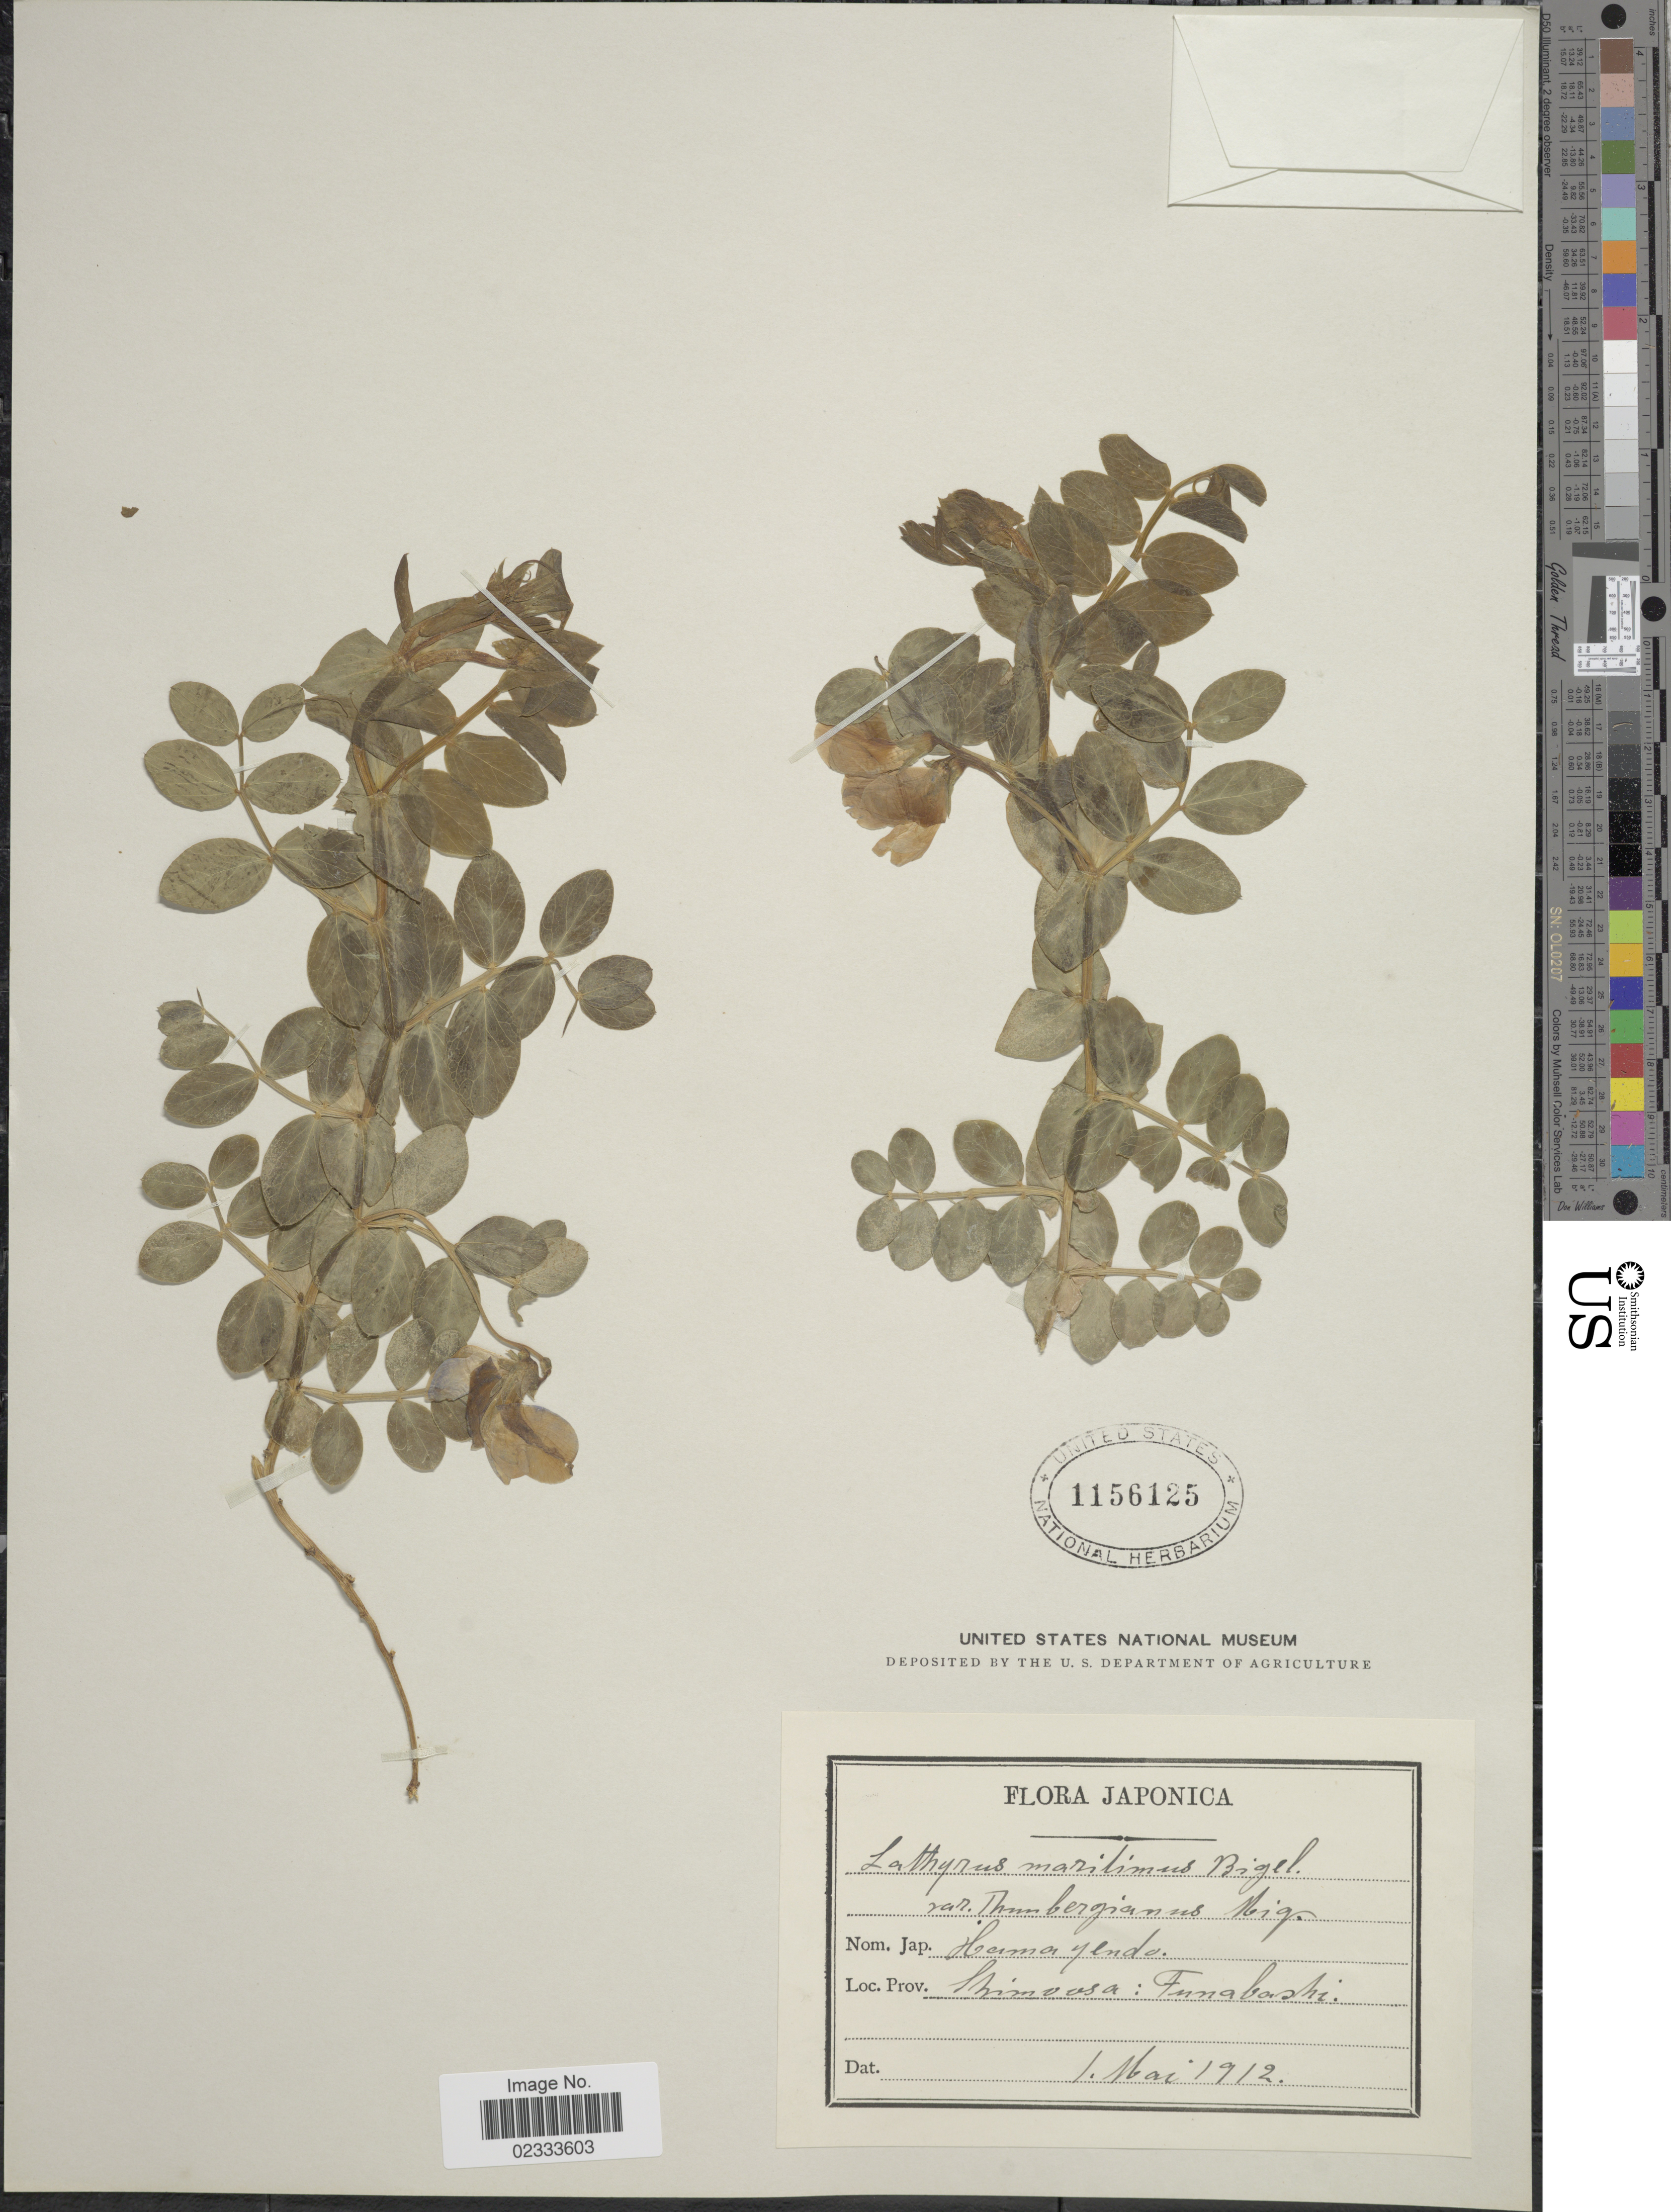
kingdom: Plantae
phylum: Tracheophyta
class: Magnoliopsida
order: Fabales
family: Fabaceae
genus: Lathyrus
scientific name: Lathyrus maritimus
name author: Torr.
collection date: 1912-05-01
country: Japan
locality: Shimoosa: Funabashi.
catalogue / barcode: US 1156125